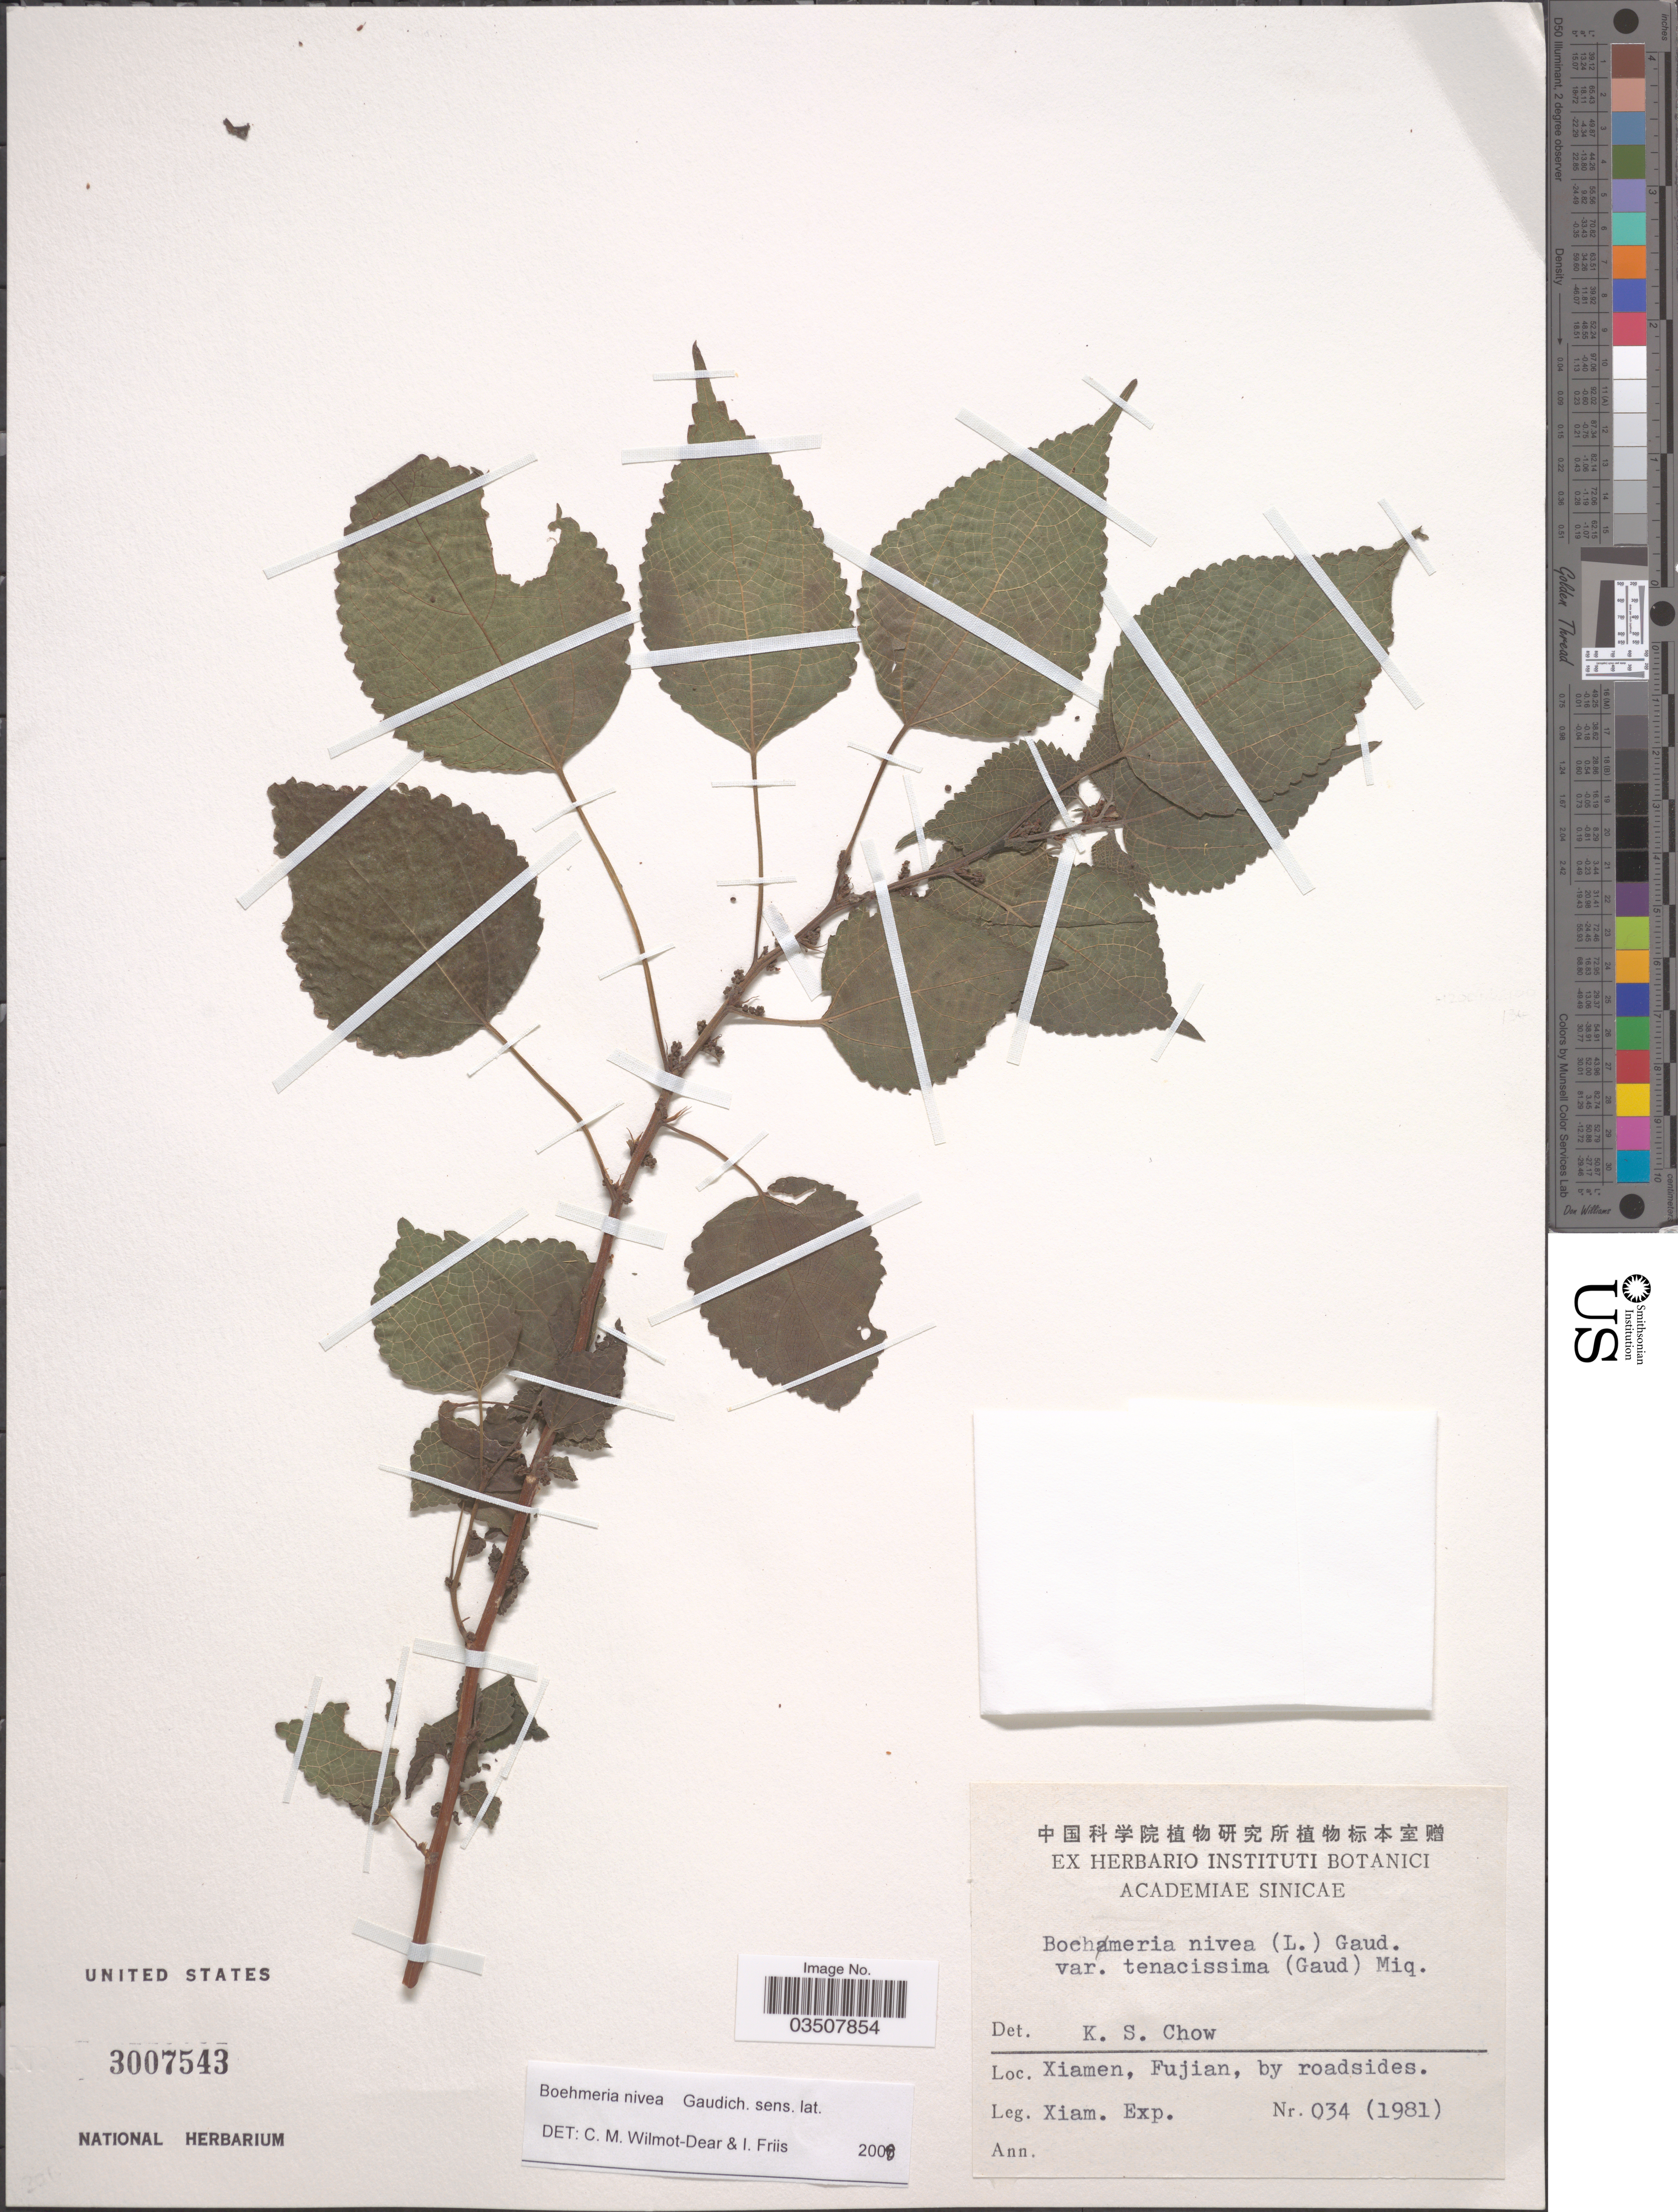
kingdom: Plantae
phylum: Tracheophyta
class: Magnoliopsida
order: Rosales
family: Urticaceae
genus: Boehmeria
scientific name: Boehmeria nivea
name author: (L.) Gaudich.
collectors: Xiamen Expedition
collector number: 034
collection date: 1981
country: China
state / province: Fujian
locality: Xiamen.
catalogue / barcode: US 3007543